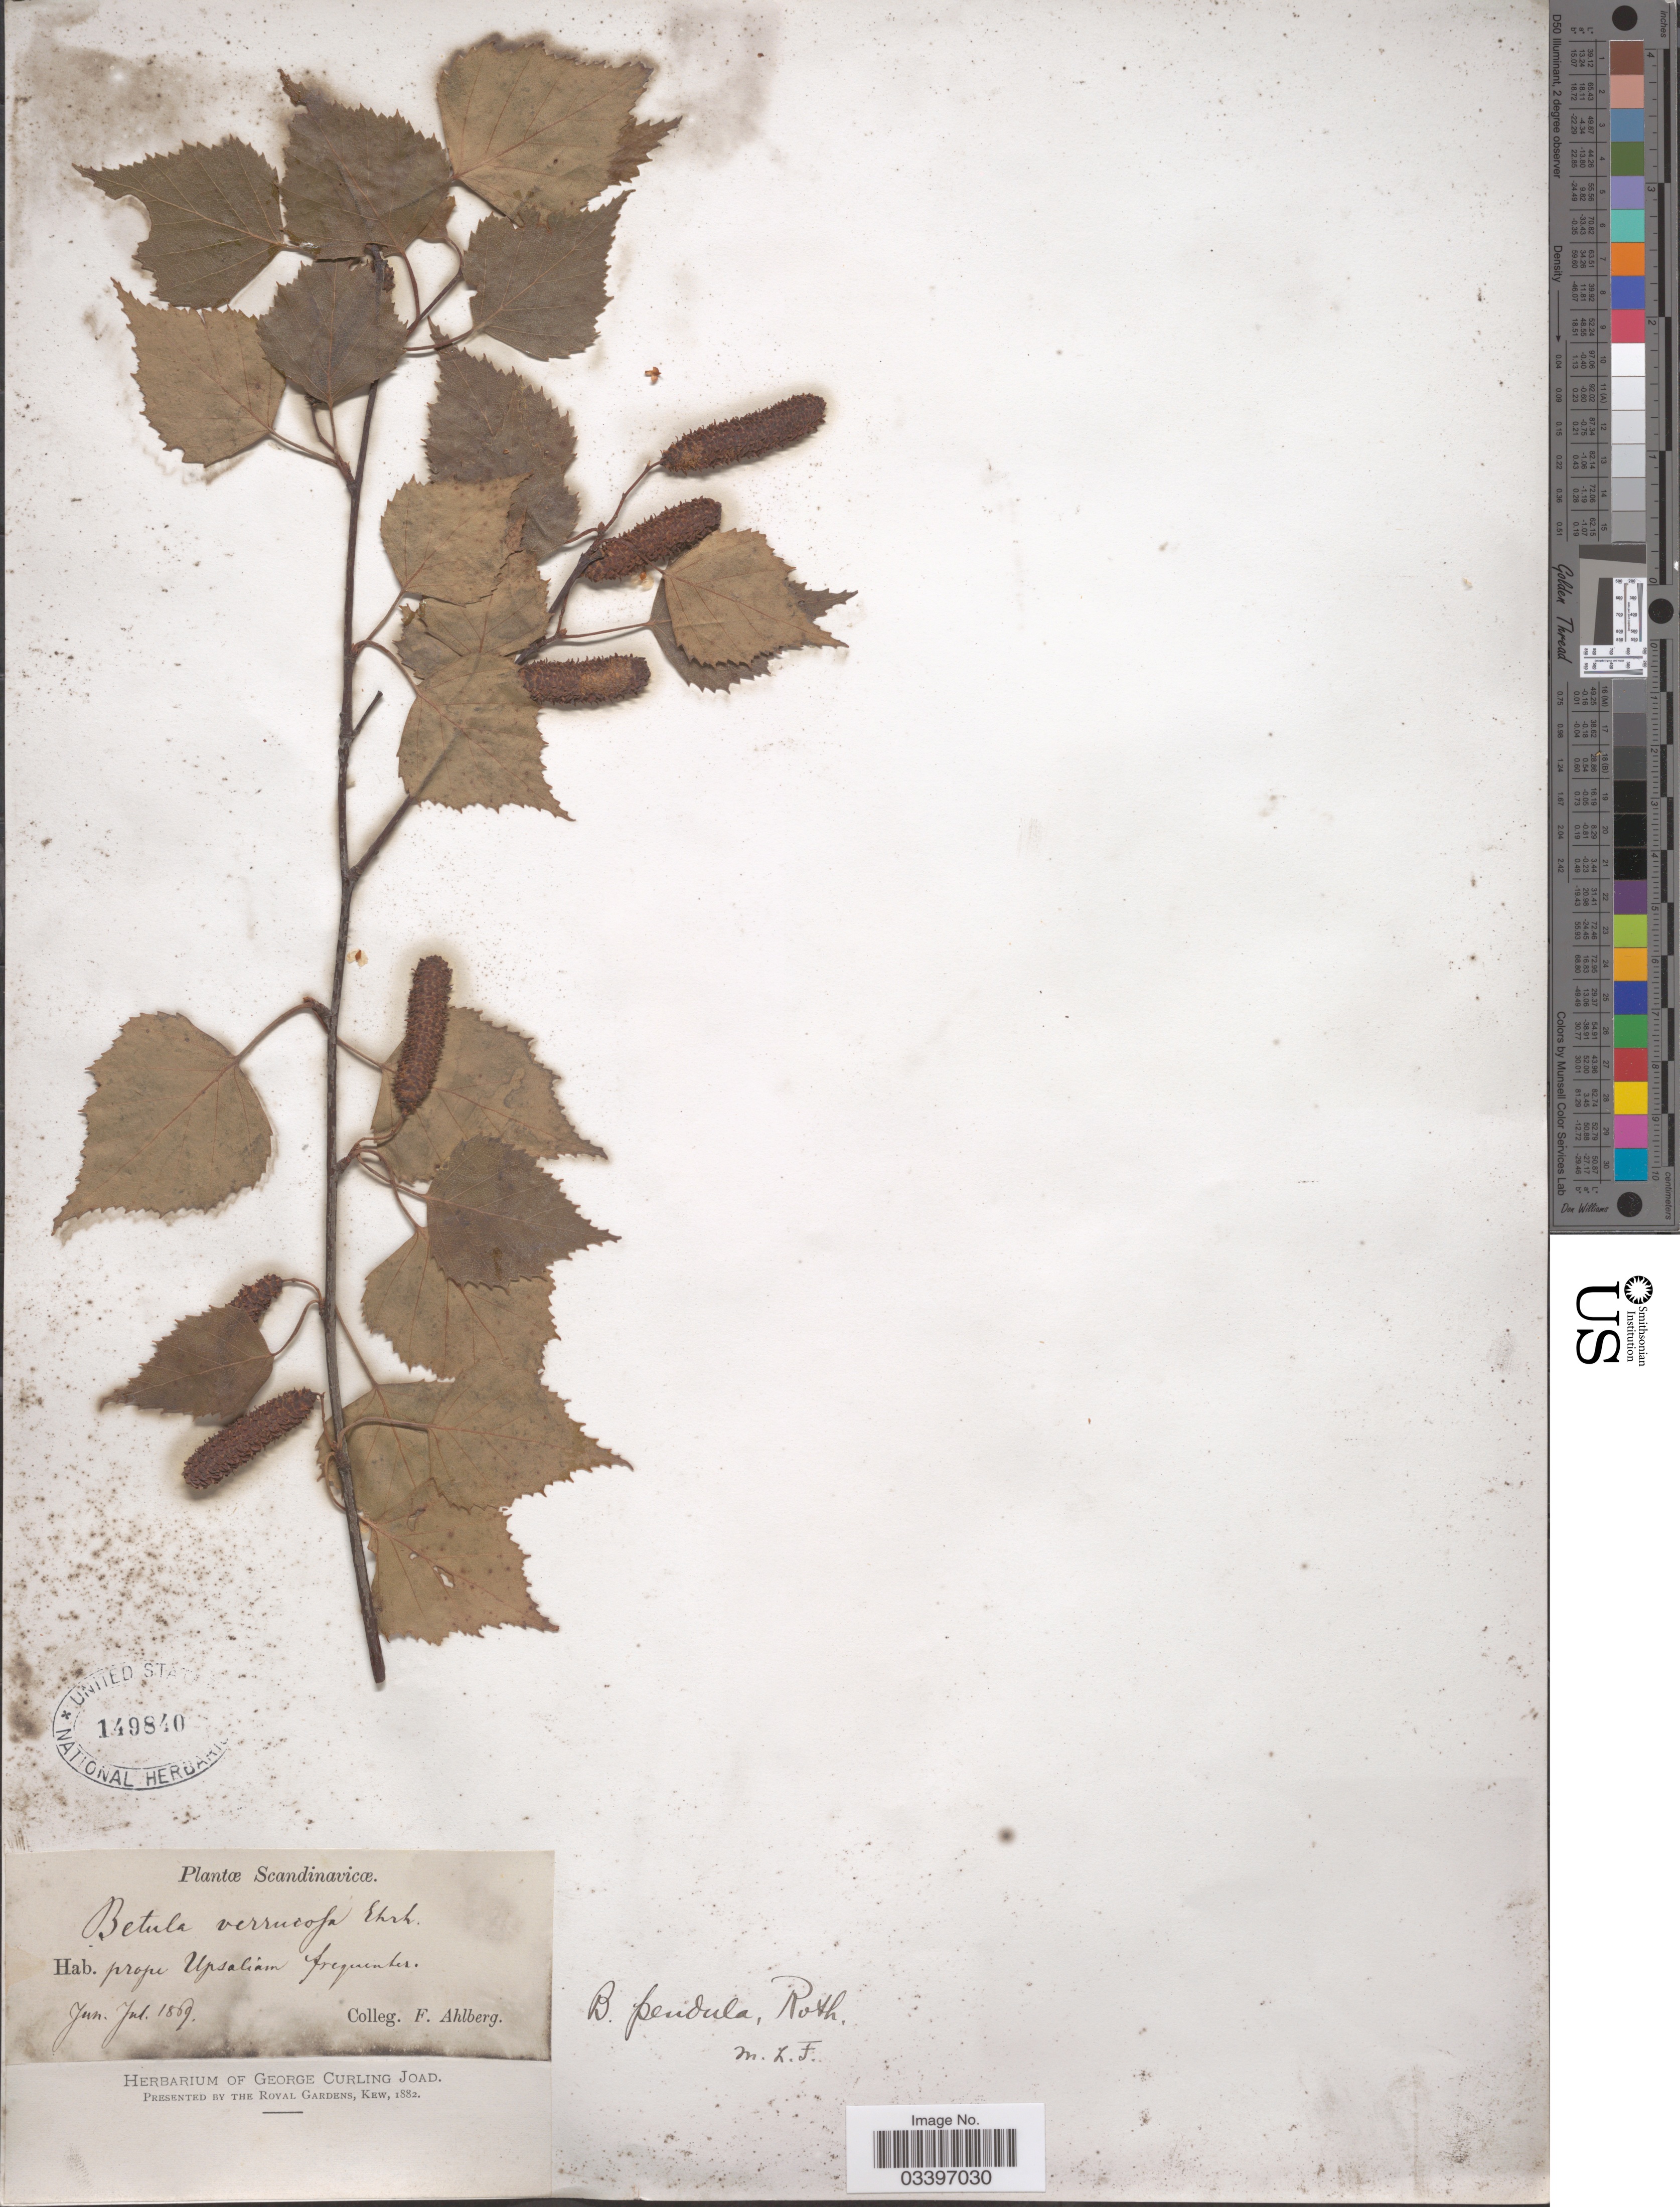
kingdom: Plantae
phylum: Tracheophyta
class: Magnoliopsida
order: Fagales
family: Betulaceae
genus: Betula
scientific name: Betula pendula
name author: Roth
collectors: F. Ahlberg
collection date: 1869-06/1869-07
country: Sweden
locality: Scandinavicæ. Prope Upsaliam.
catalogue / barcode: US 149840